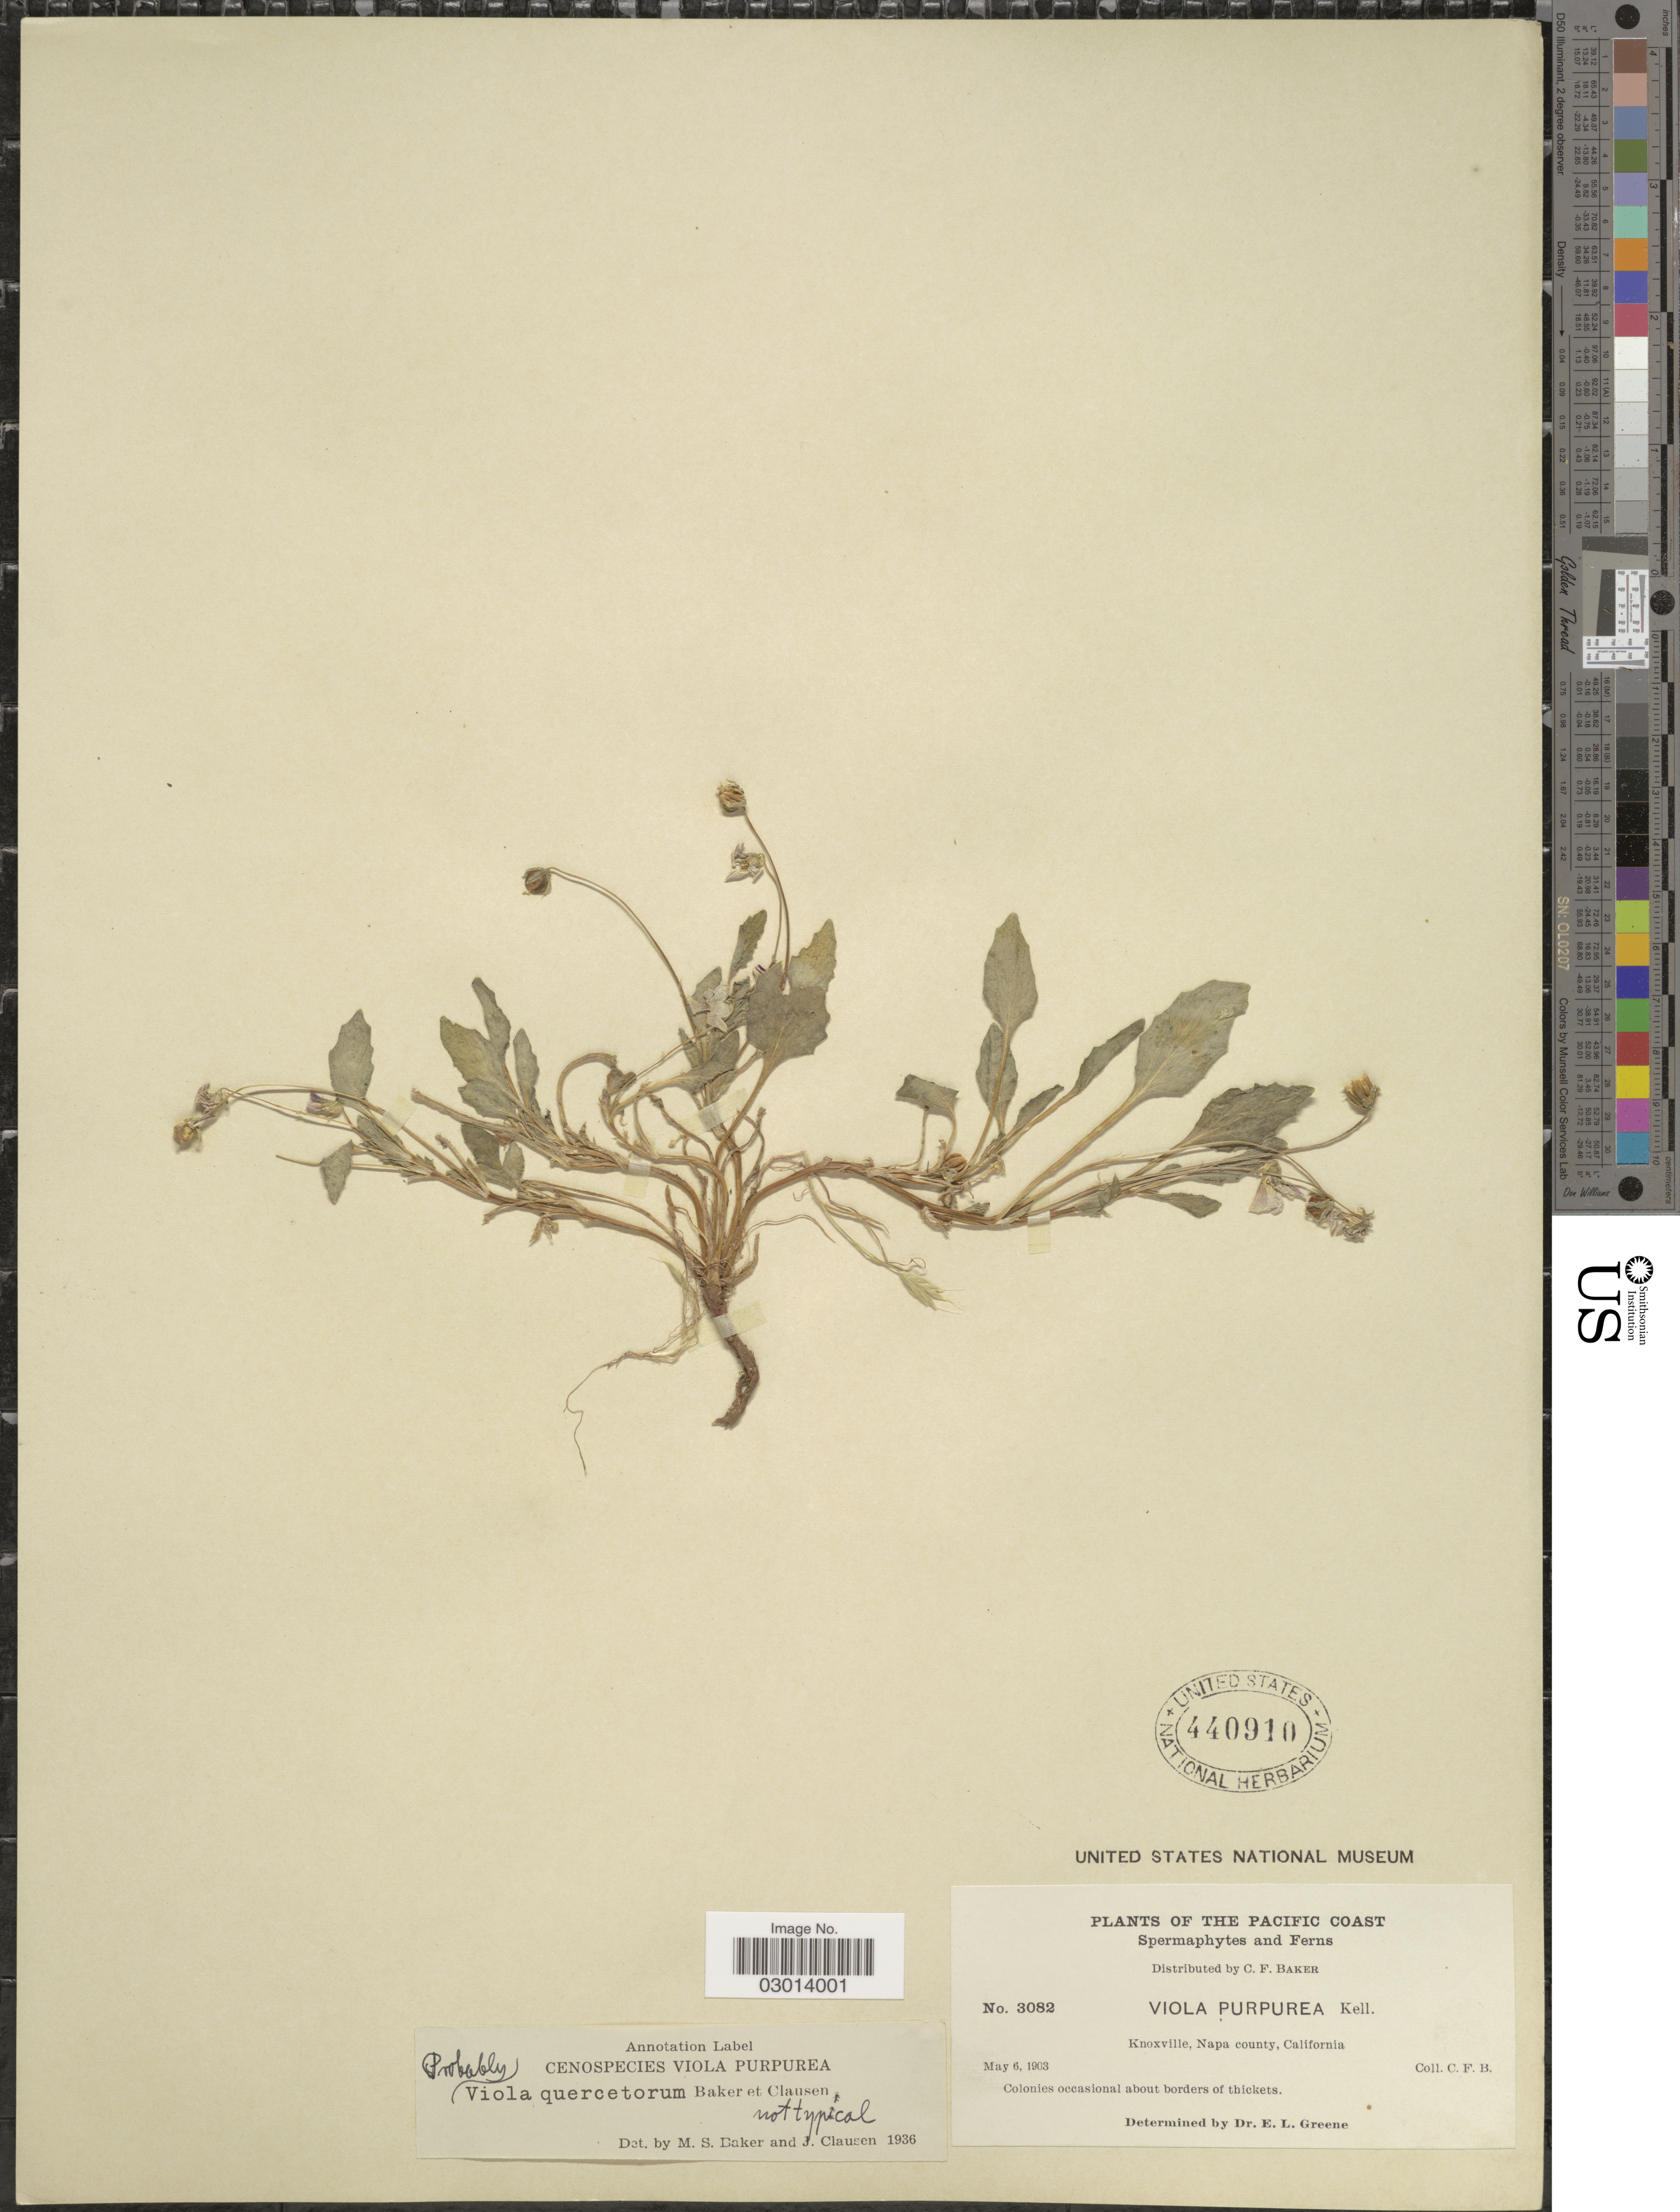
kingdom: Plantae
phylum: Tracheophyta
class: Magnoliopsida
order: Malpighiales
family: Violaceae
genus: Viola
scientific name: Viola quercetorum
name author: M.S. Baker & J.C. Clausen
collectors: C. F. Baker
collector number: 3082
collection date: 1903-05-06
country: United States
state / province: California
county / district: Napa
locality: Pacific Coast. Spermaphytes and Ferns. Knoxville, Napa county, California.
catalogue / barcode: US 440910